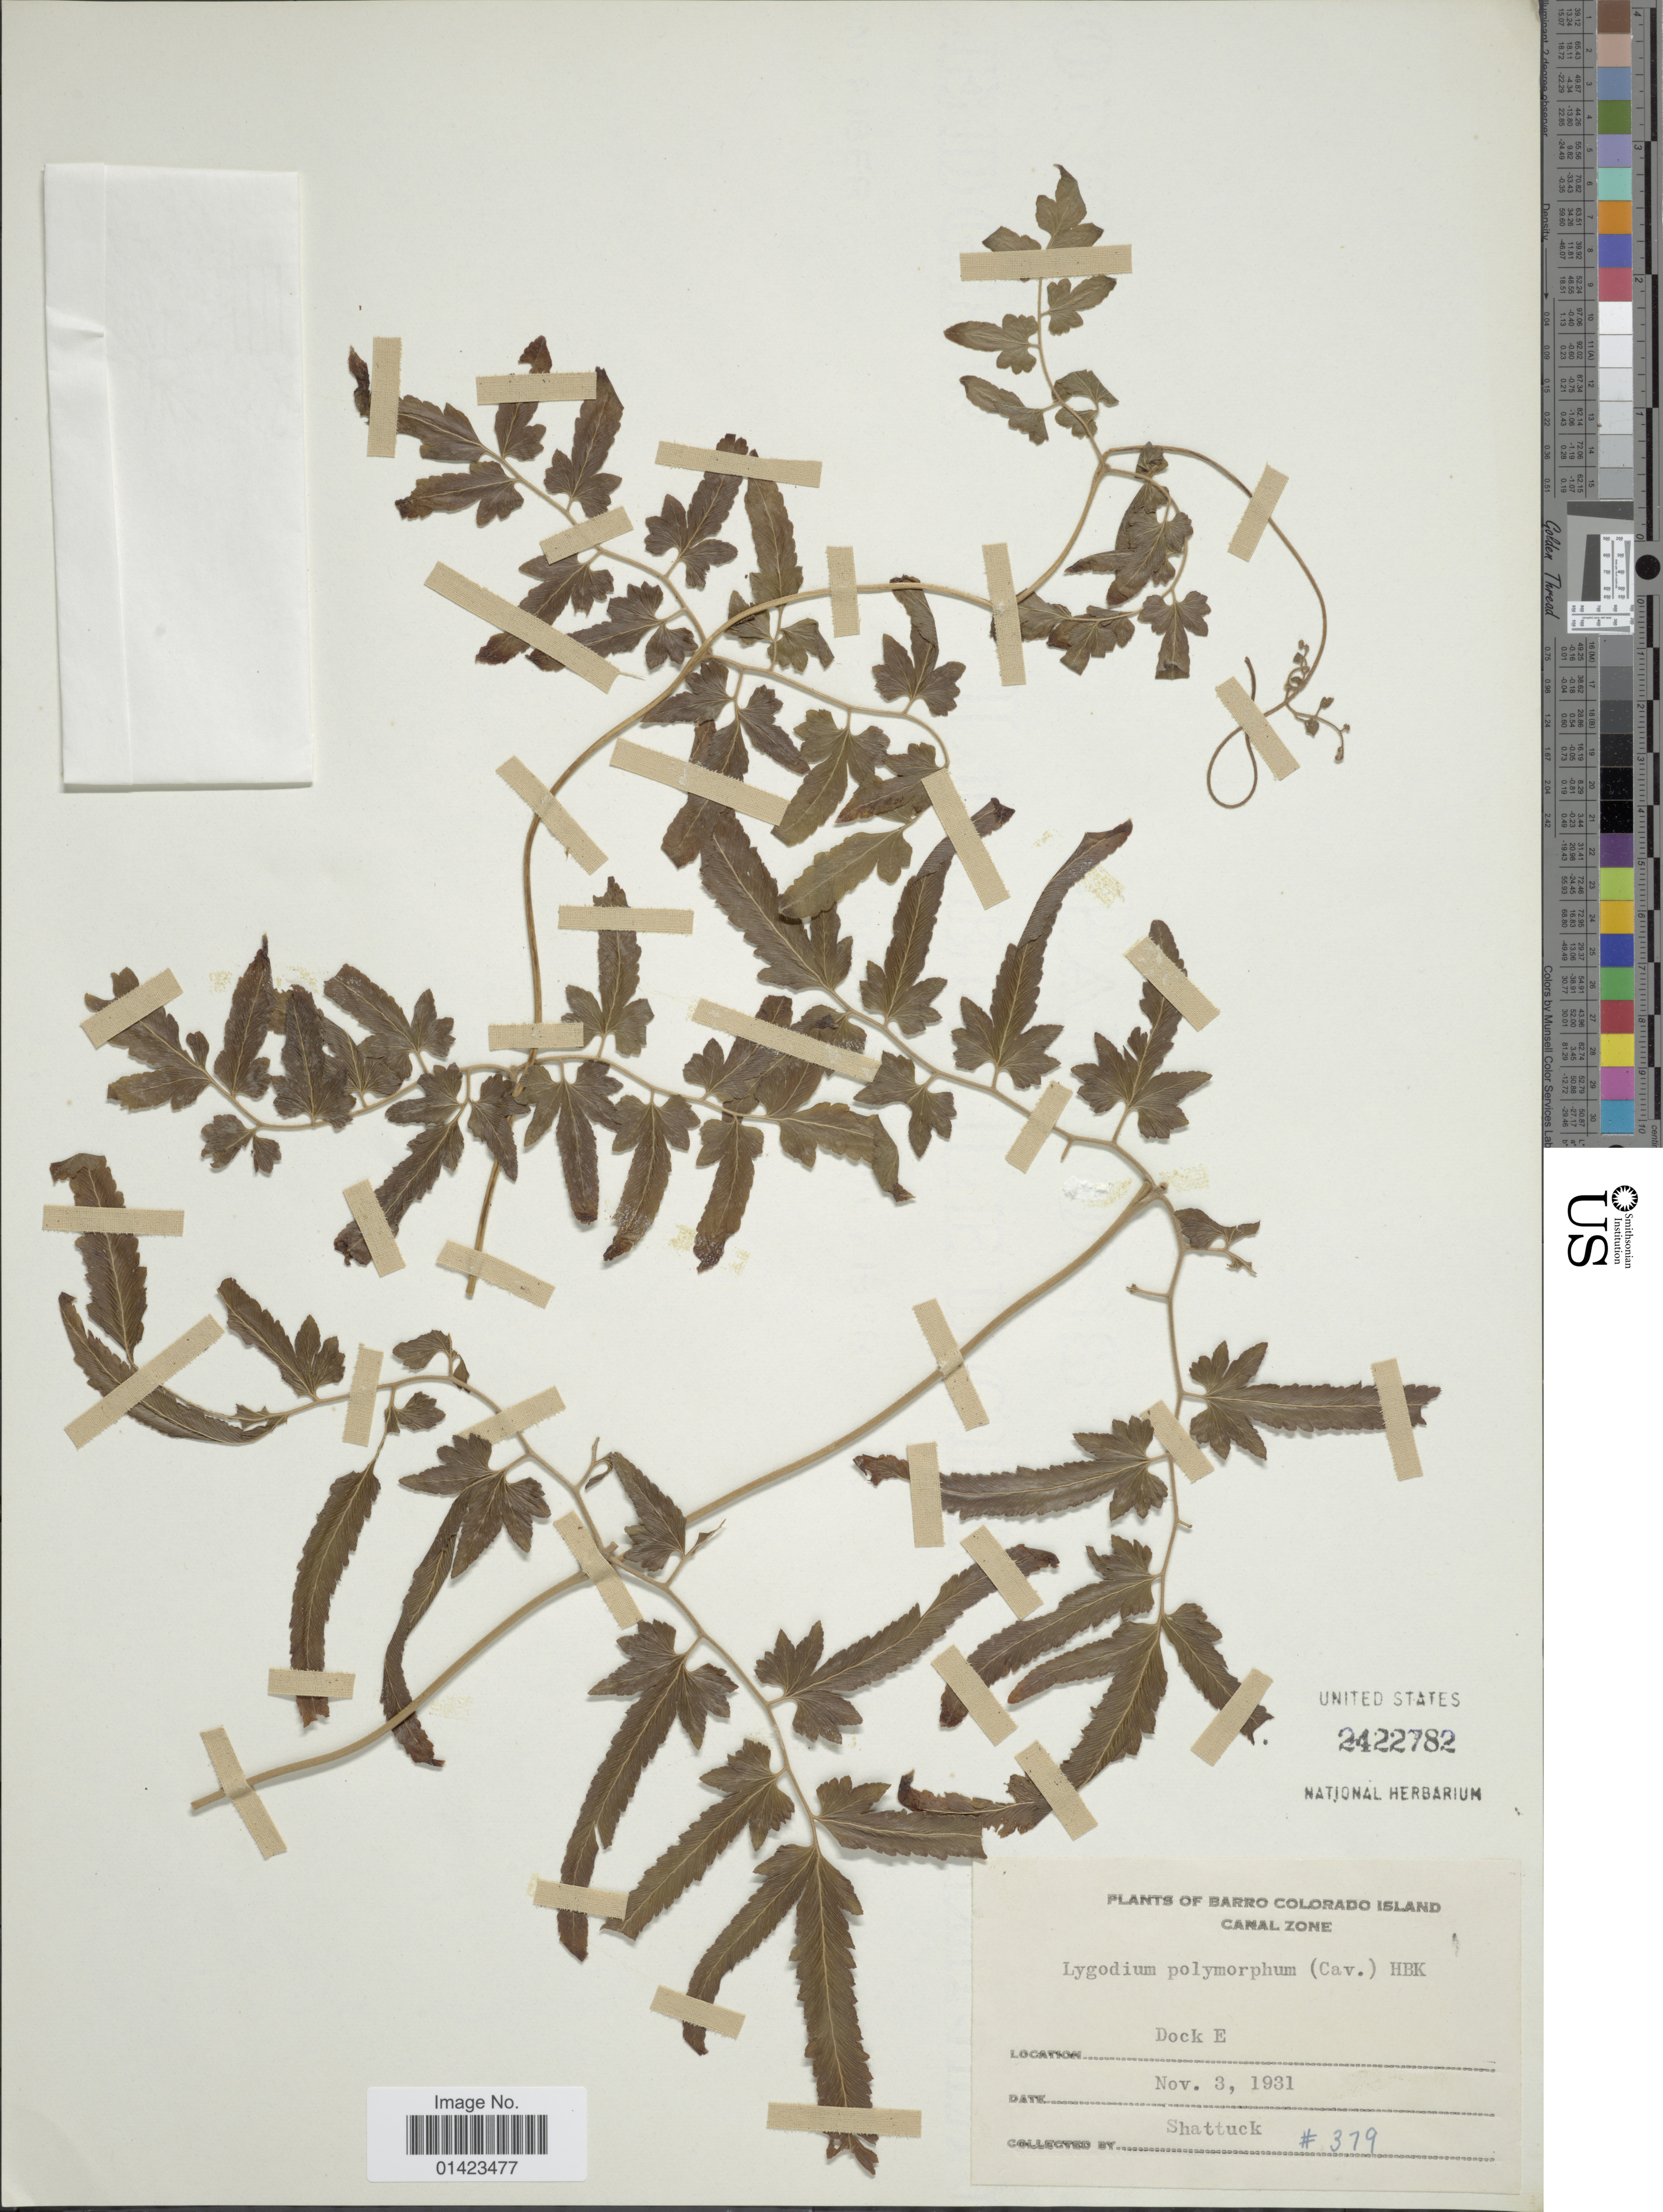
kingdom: Plantae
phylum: Tracheophyta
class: Polypodiopsida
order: Schizaeales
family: Lygodiaceae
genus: Lygodium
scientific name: Lygodium venustum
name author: Sw.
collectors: Shattuck, --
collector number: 379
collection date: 1931-11-03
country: Panama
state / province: Panamá Oeste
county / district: Canal Zone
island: Barro Colorado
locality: Barro Colorado Island, Canal Zone, Dock E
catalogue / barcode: US 2422782